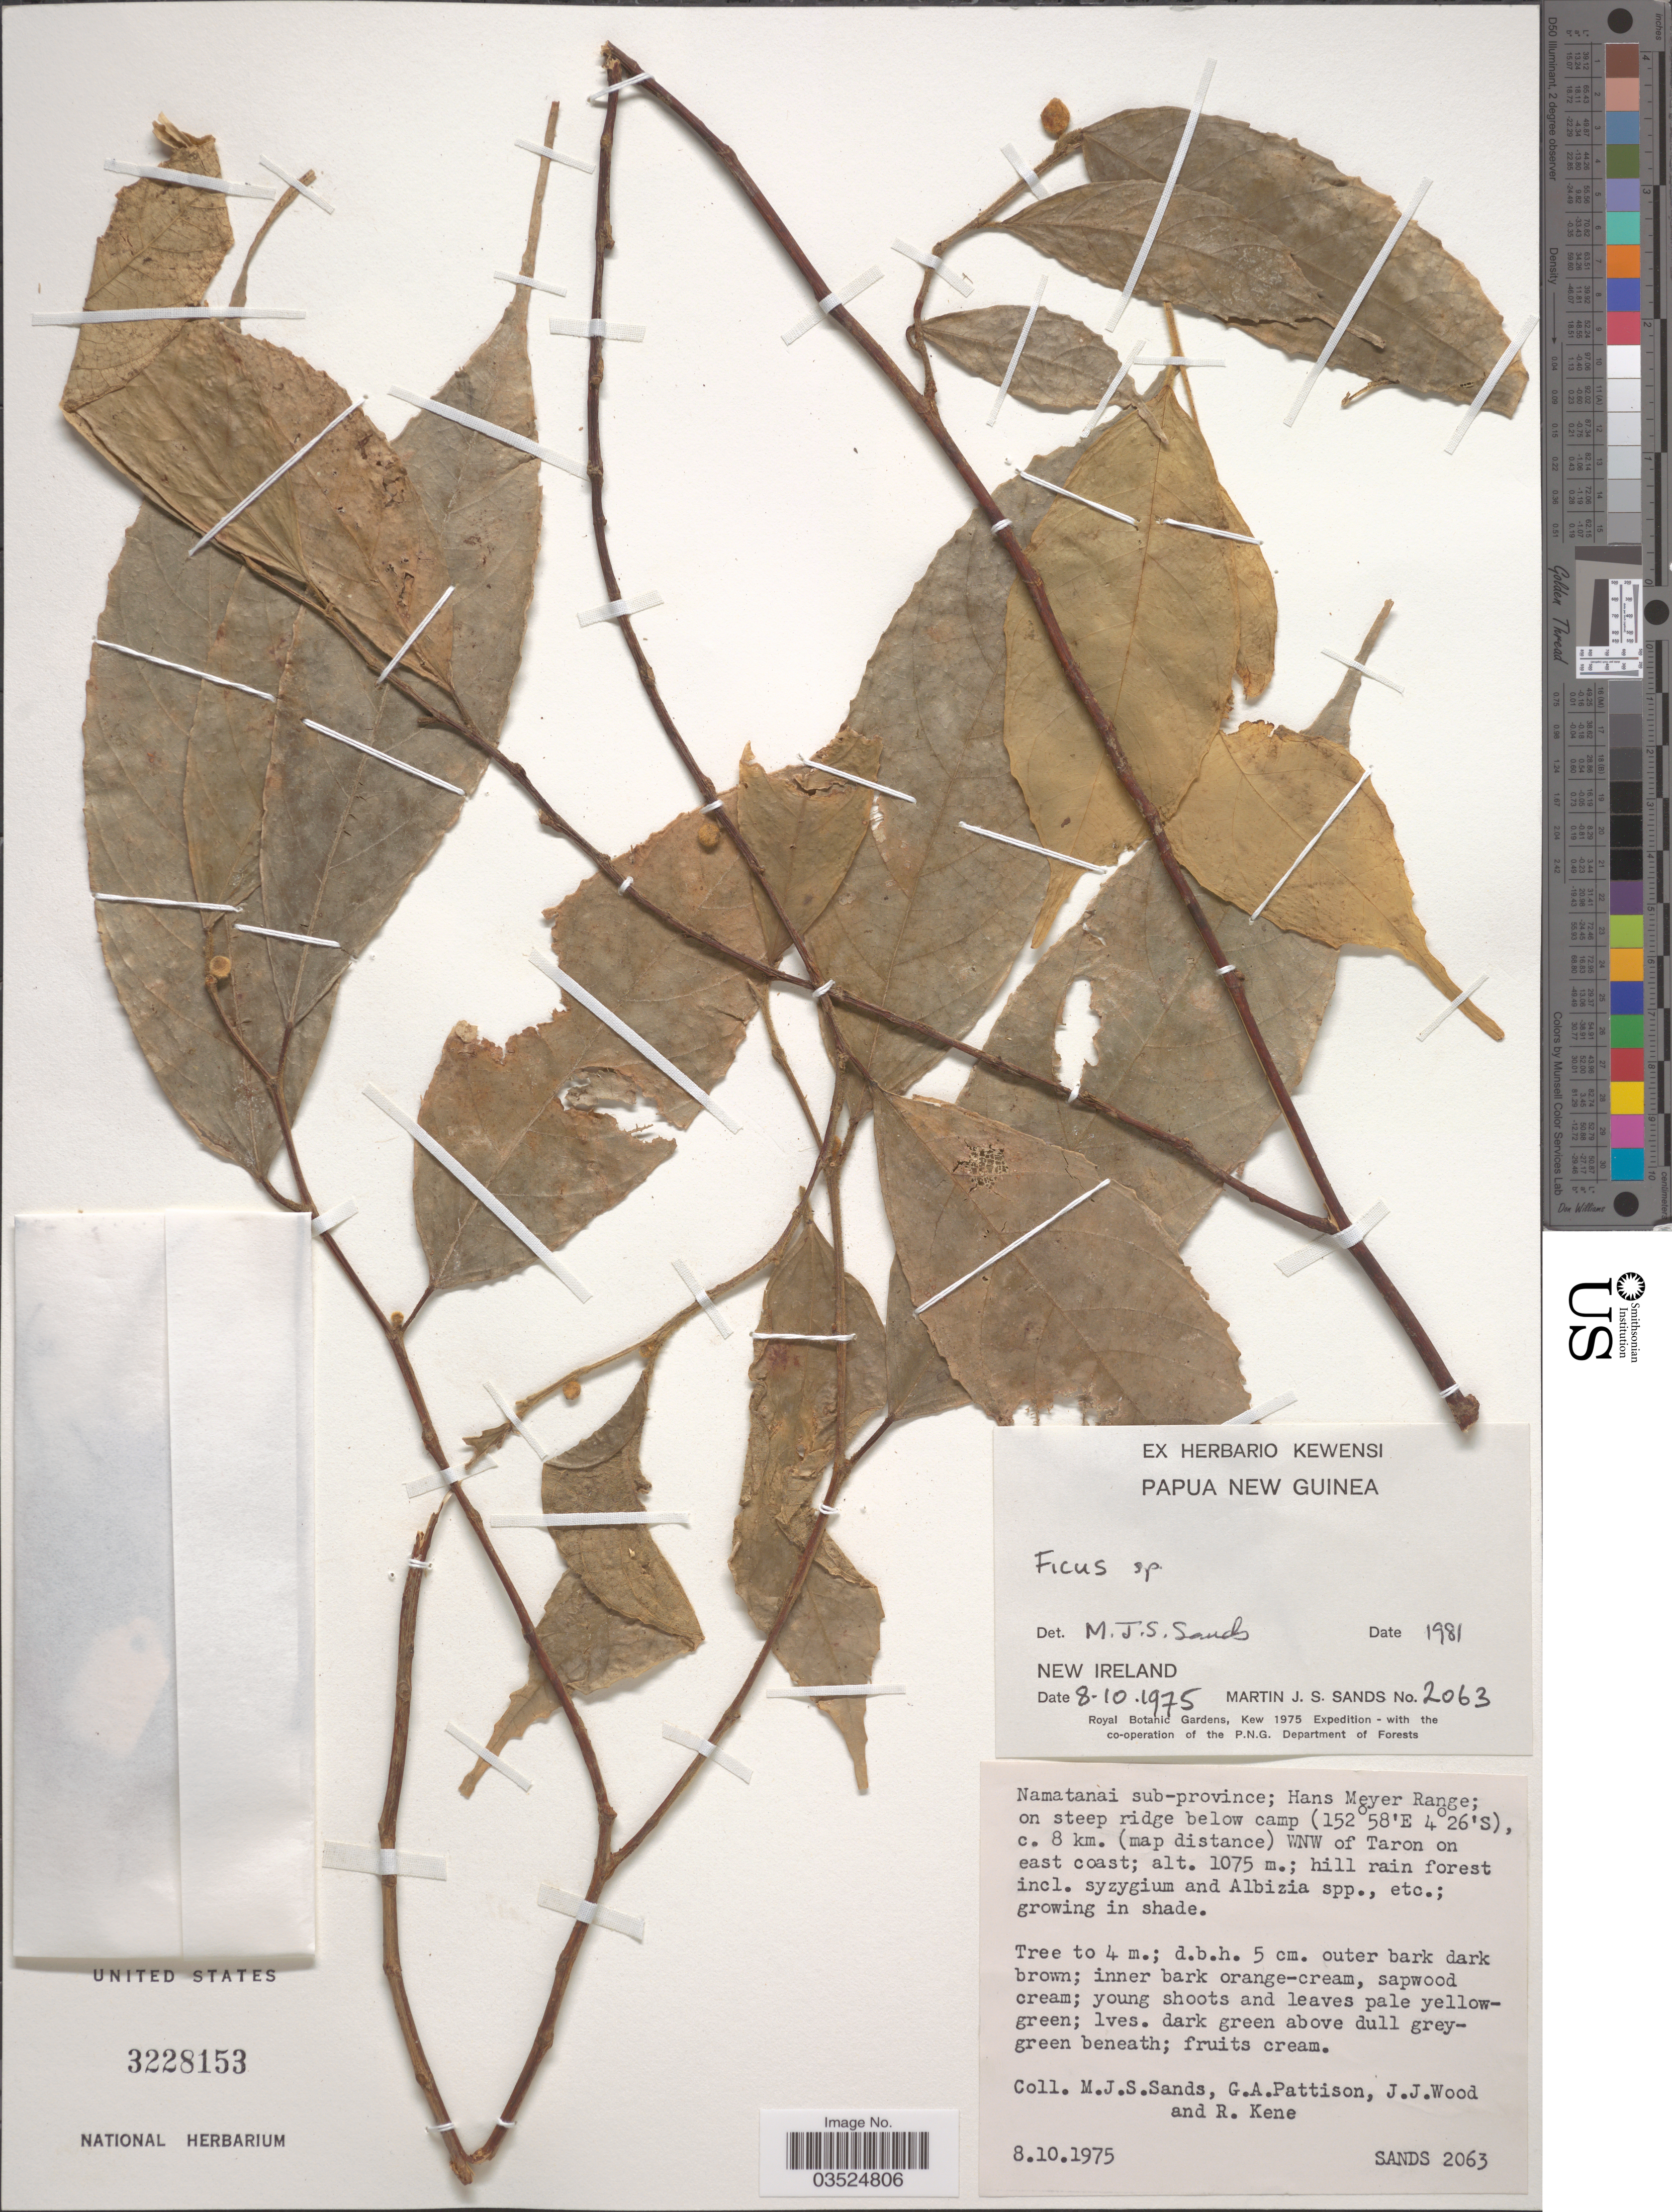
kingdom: Plantae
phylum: Tracheophyta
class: Magnoliopsida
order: Rosales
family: Moraceae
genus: Ficus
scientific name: Ficus sp.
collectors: M. Sands, G. Pattison, J. Wood & R. Kene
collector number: SANDS 2063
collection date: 1975-10-08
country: Papua New Guinea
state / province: New Ireland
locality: Namatanai Sub-province; Hans Meyer Range; on steep ridge below camp c. 8 km. (map distance) WNW of Taron on east coast.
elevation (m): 1075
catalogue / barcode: US 3228153